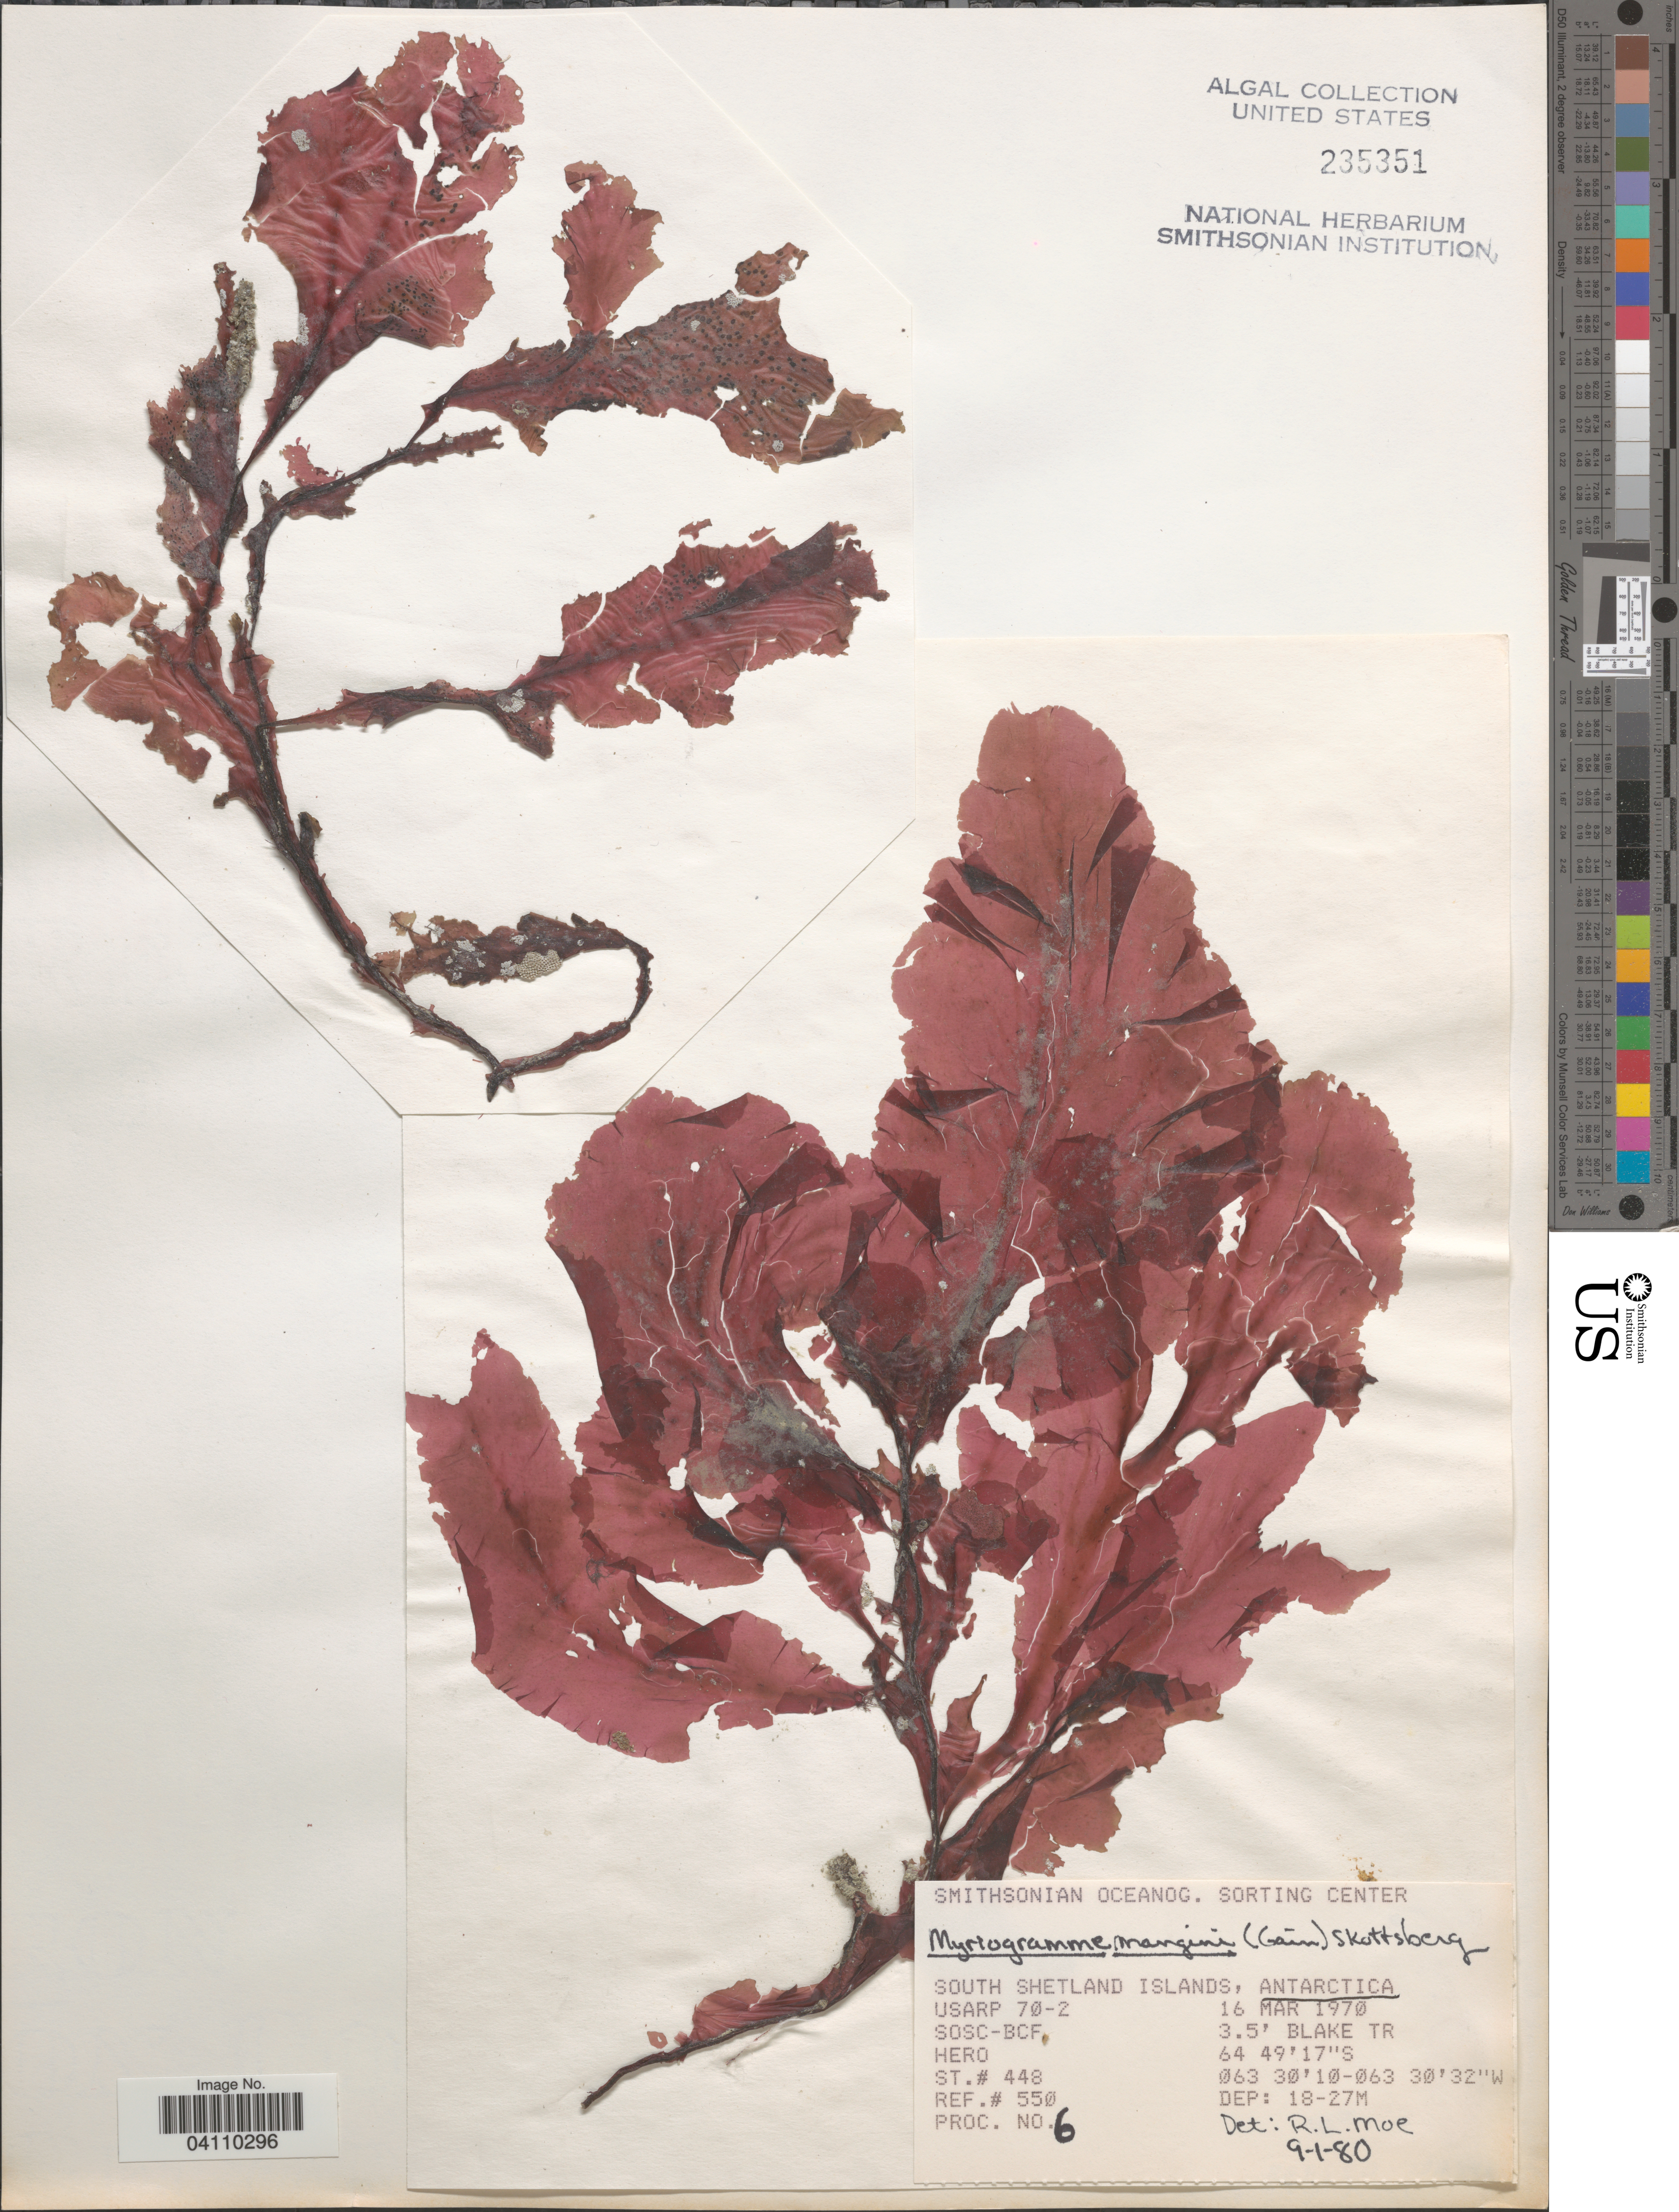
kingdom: Plantae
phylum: Rhodophyta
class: Florideophyceae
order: Ceramiales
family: Delesseriaceae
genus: Myriogramme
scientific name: Myriogramme manginii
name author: (Gain) Skottsb.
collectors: Smithsonian Oceanographic Sorting Center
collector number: Proc. 6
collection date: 1970-03-16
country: Antarctica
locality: South Shetland Islands.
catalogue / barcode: US 235351